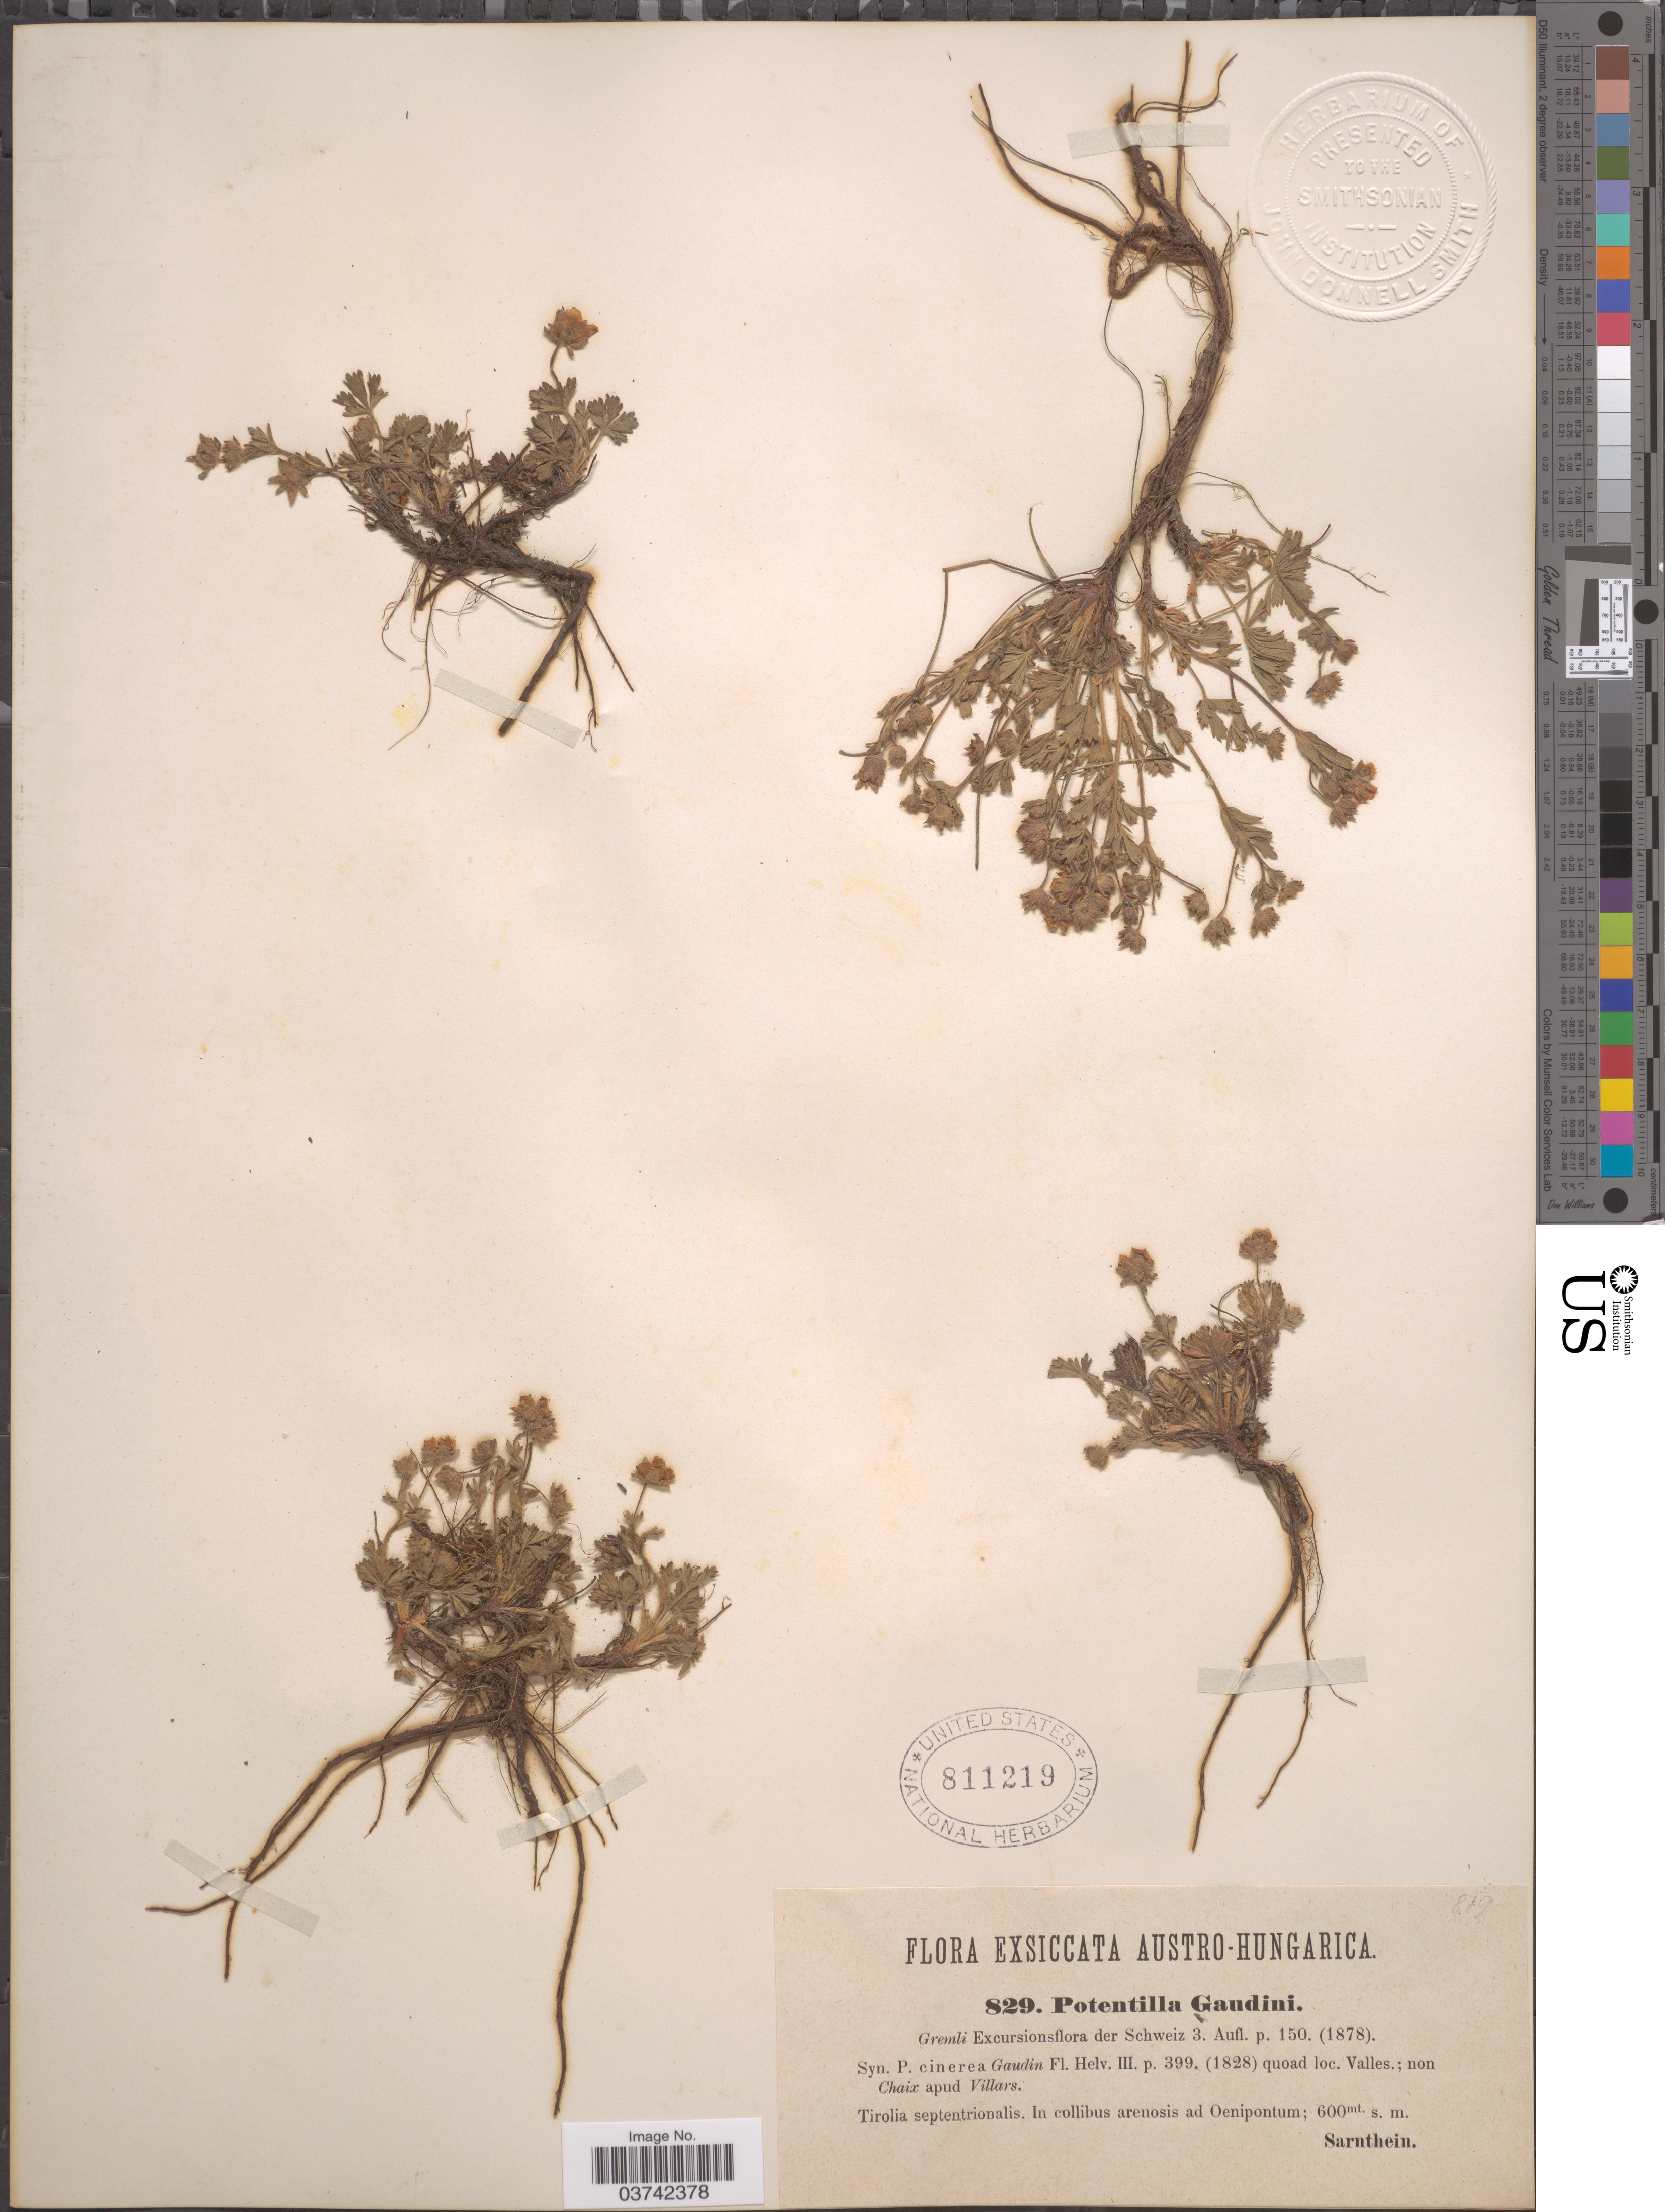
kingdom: Plantae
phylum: Tracheophyta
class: Magnoliopsida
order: Rosales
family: Rosaceae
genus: Potentilla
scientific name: Potentilla gaudinii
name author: Gremli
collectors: -. Sarnthein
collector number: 829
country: Austria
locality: Austro-Hungarica. Tirolia septentrionalis. In collibus arenosis ad Oenipontum.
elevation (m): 600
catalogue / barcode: US 811219